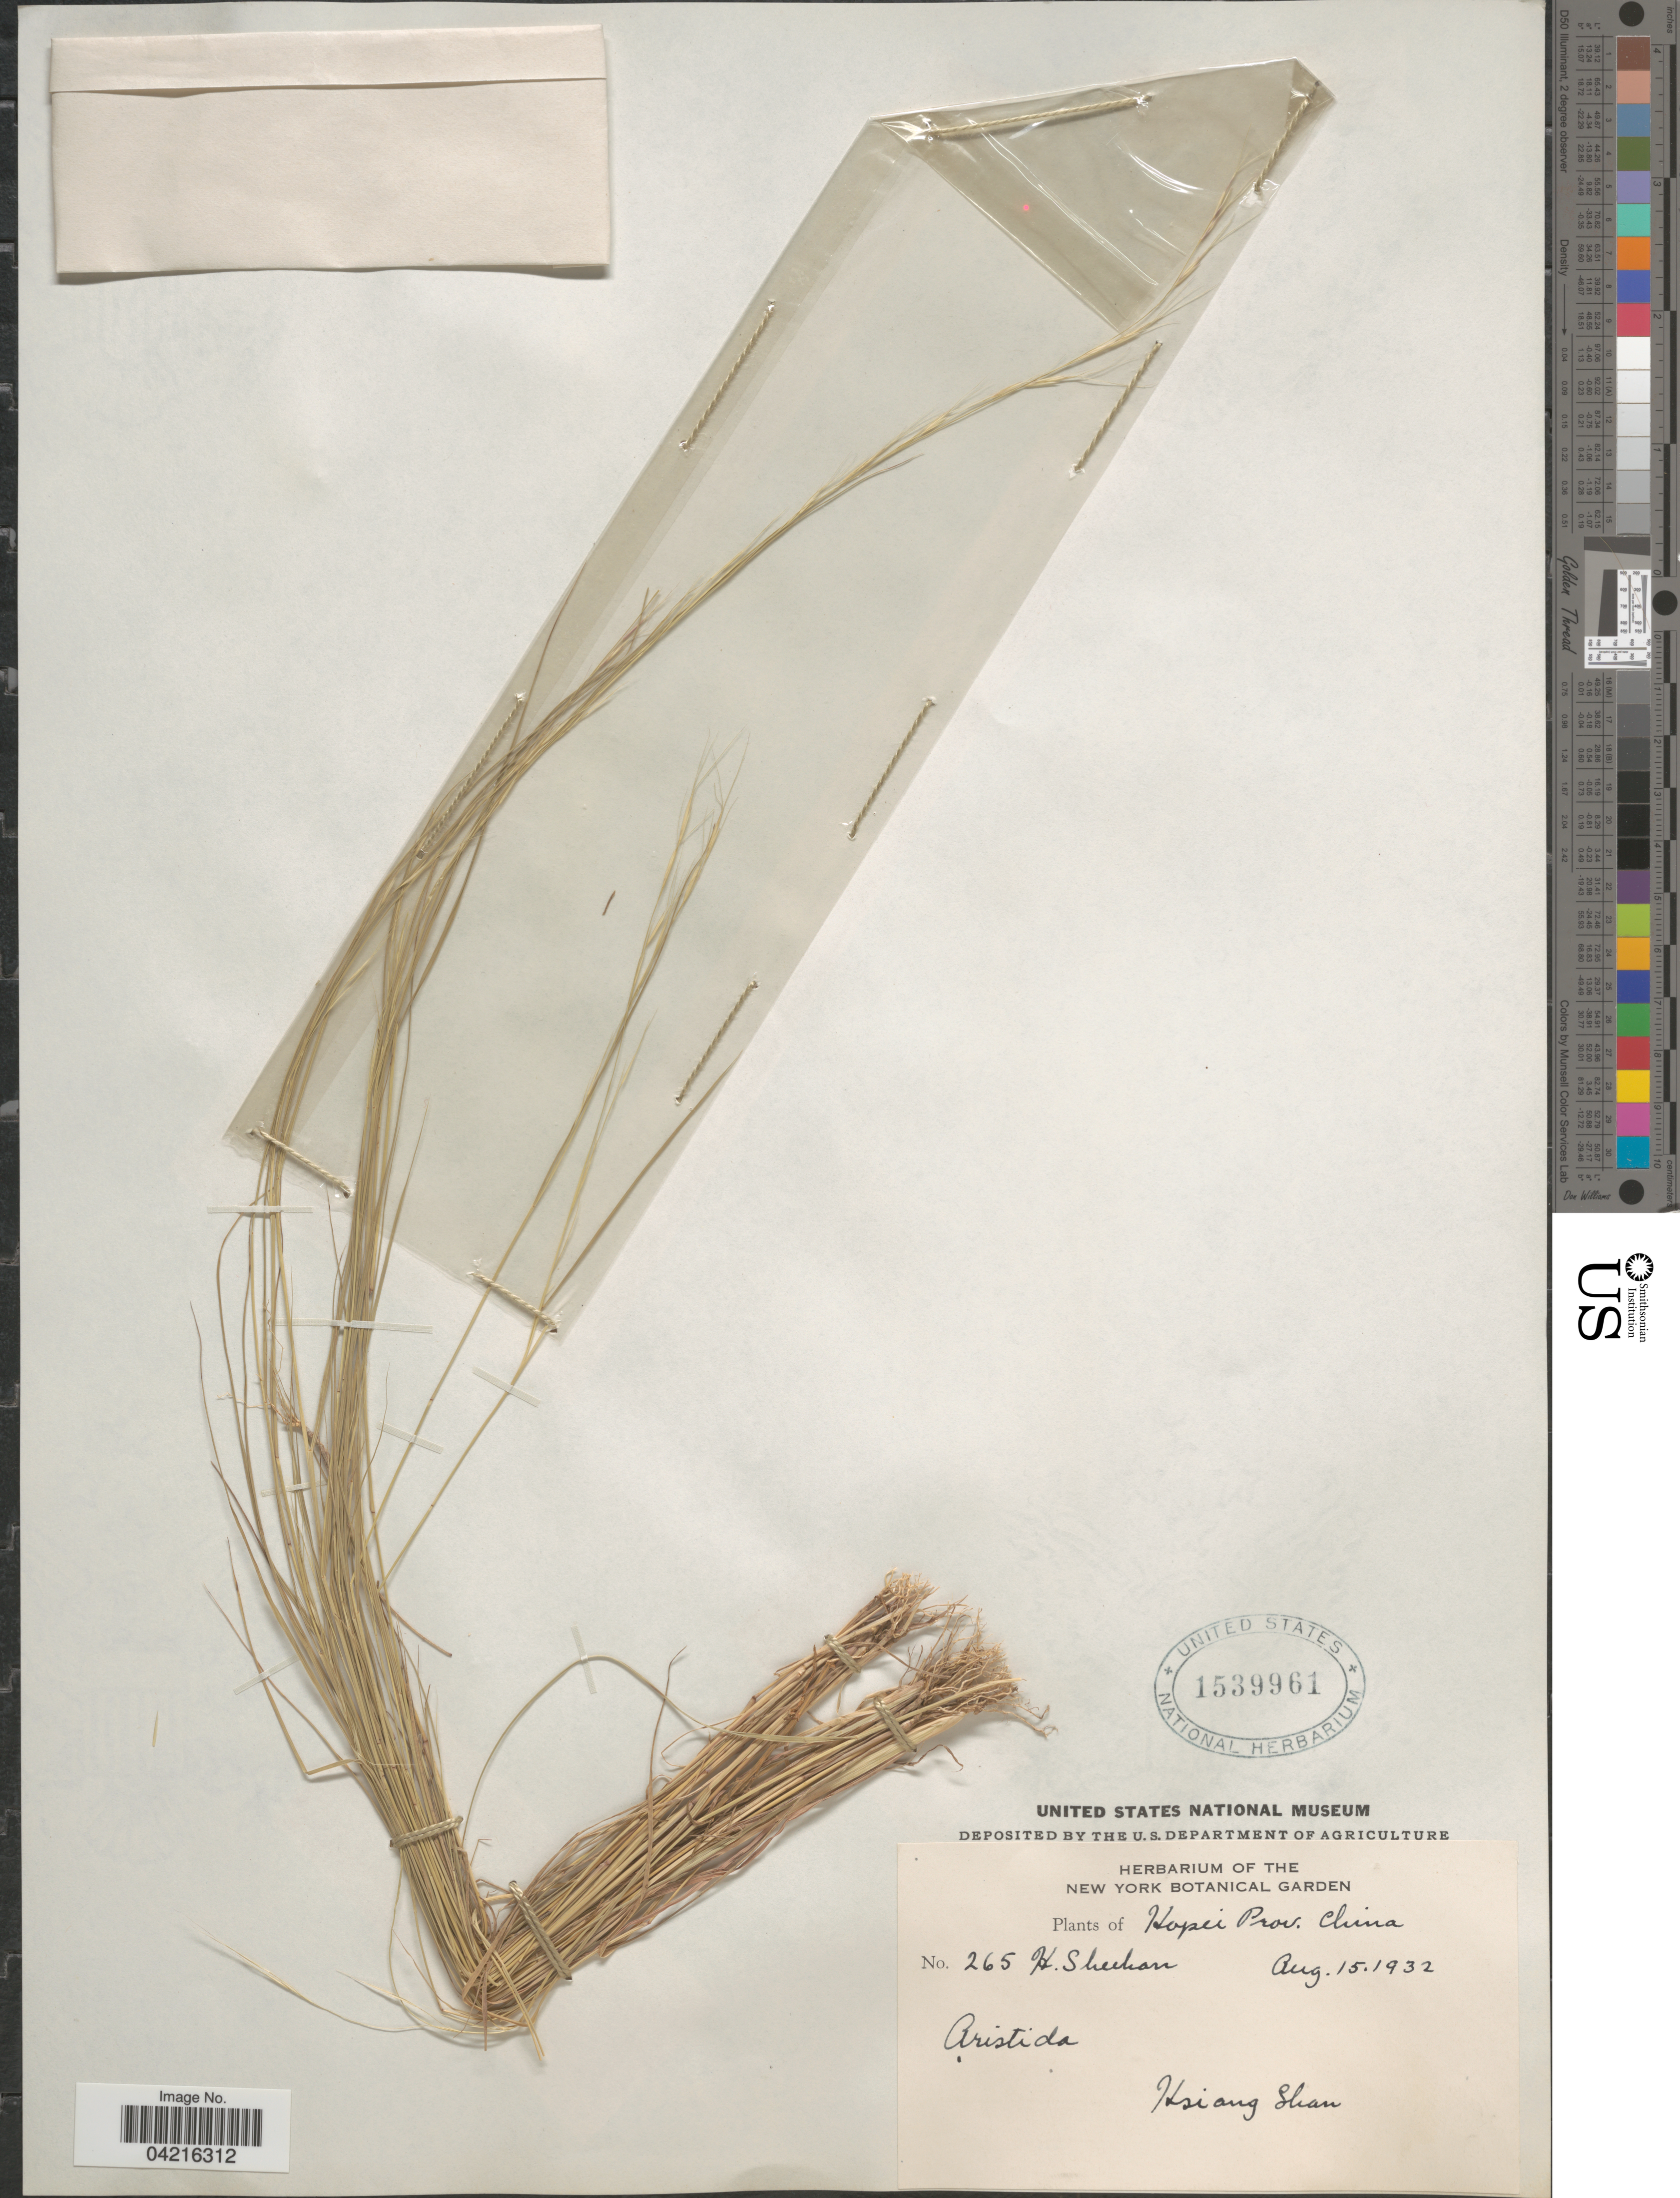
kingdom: Plantae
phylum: Tracheophyta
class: Liliopsida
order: Poales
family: Poaceae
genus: Aristida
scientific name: Aristida adscensionis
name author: L.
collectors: H. Sheehan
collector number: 265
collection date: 1932-08-15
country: China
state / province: Hebei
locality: Hopei Prov. Hsiang Shan.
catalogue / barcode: US 1539961